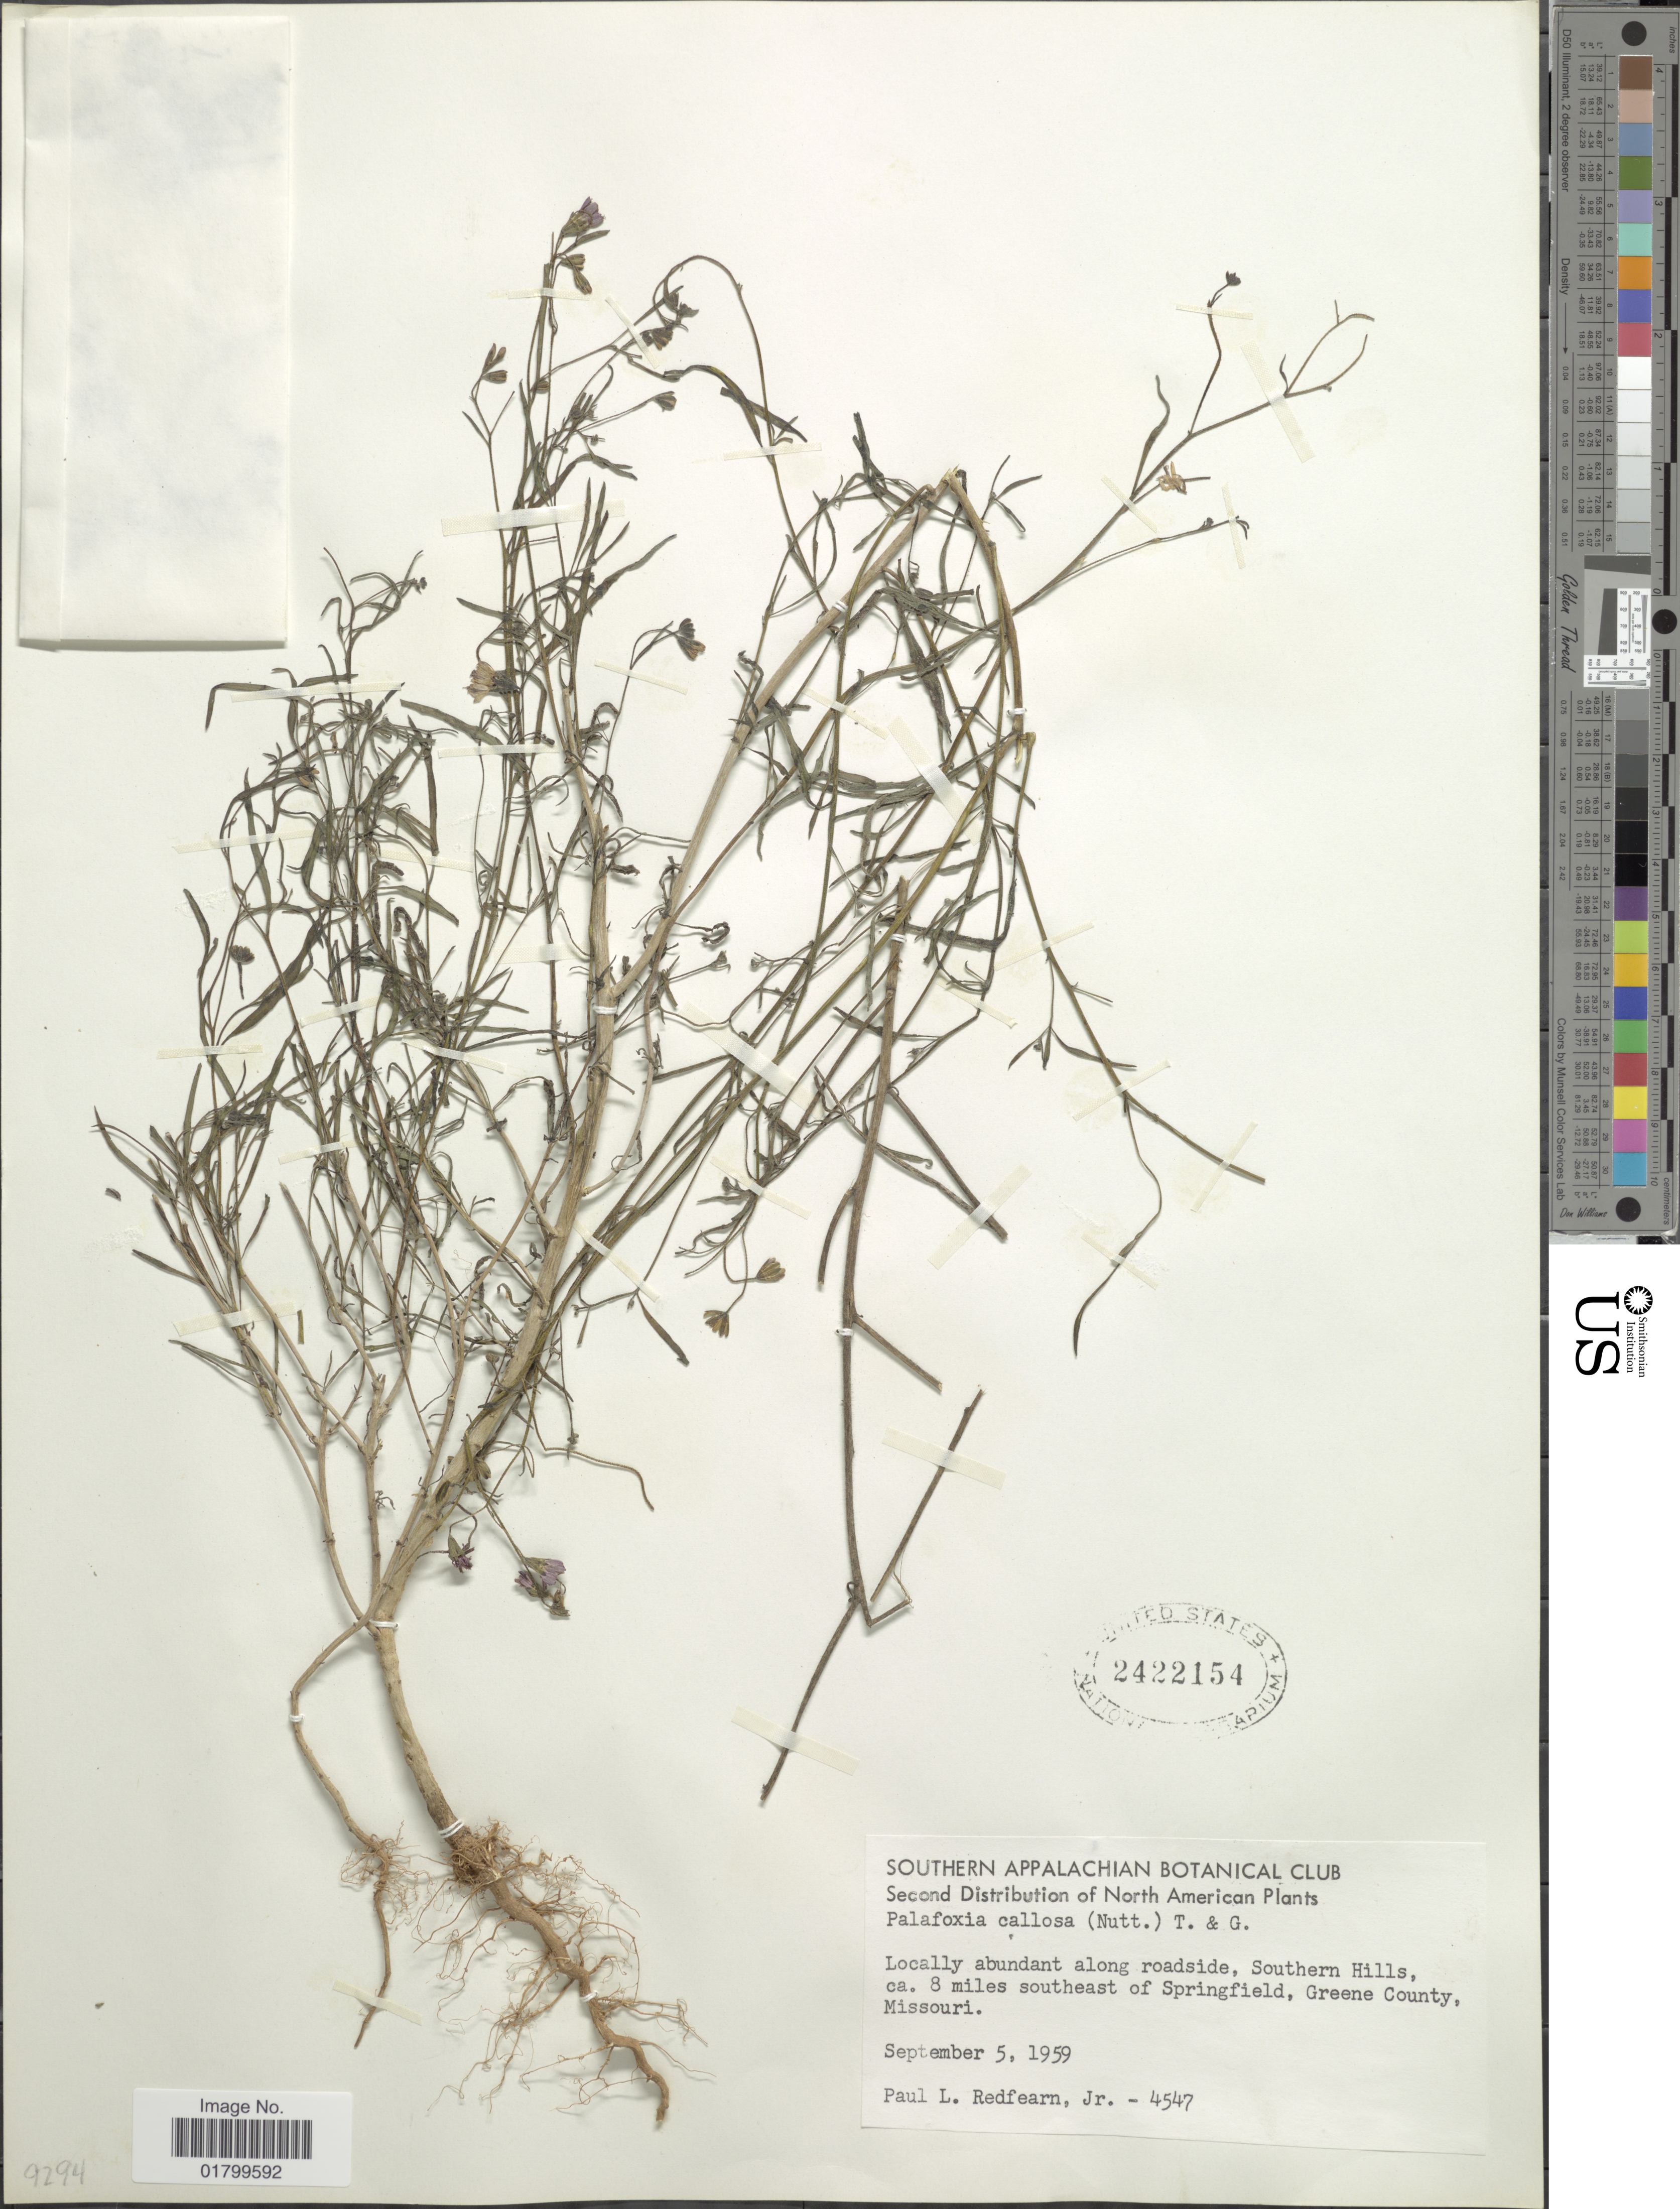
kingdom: Plantae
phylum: Tracheophyta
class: Magnoliopsida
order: Asterales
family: Asteraceae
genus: Palafoxia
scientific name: Palafoxia callosa var. callosa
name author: (Nutt.) Torr. & A. Gray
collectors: P. Redfearn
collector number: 4547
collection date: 1959-09-05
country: United States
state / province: Missouri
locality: Locally abundant along roadside, Southern Hill, 8 miles southeast of Springfield, Greene County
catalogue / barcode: US 2422154